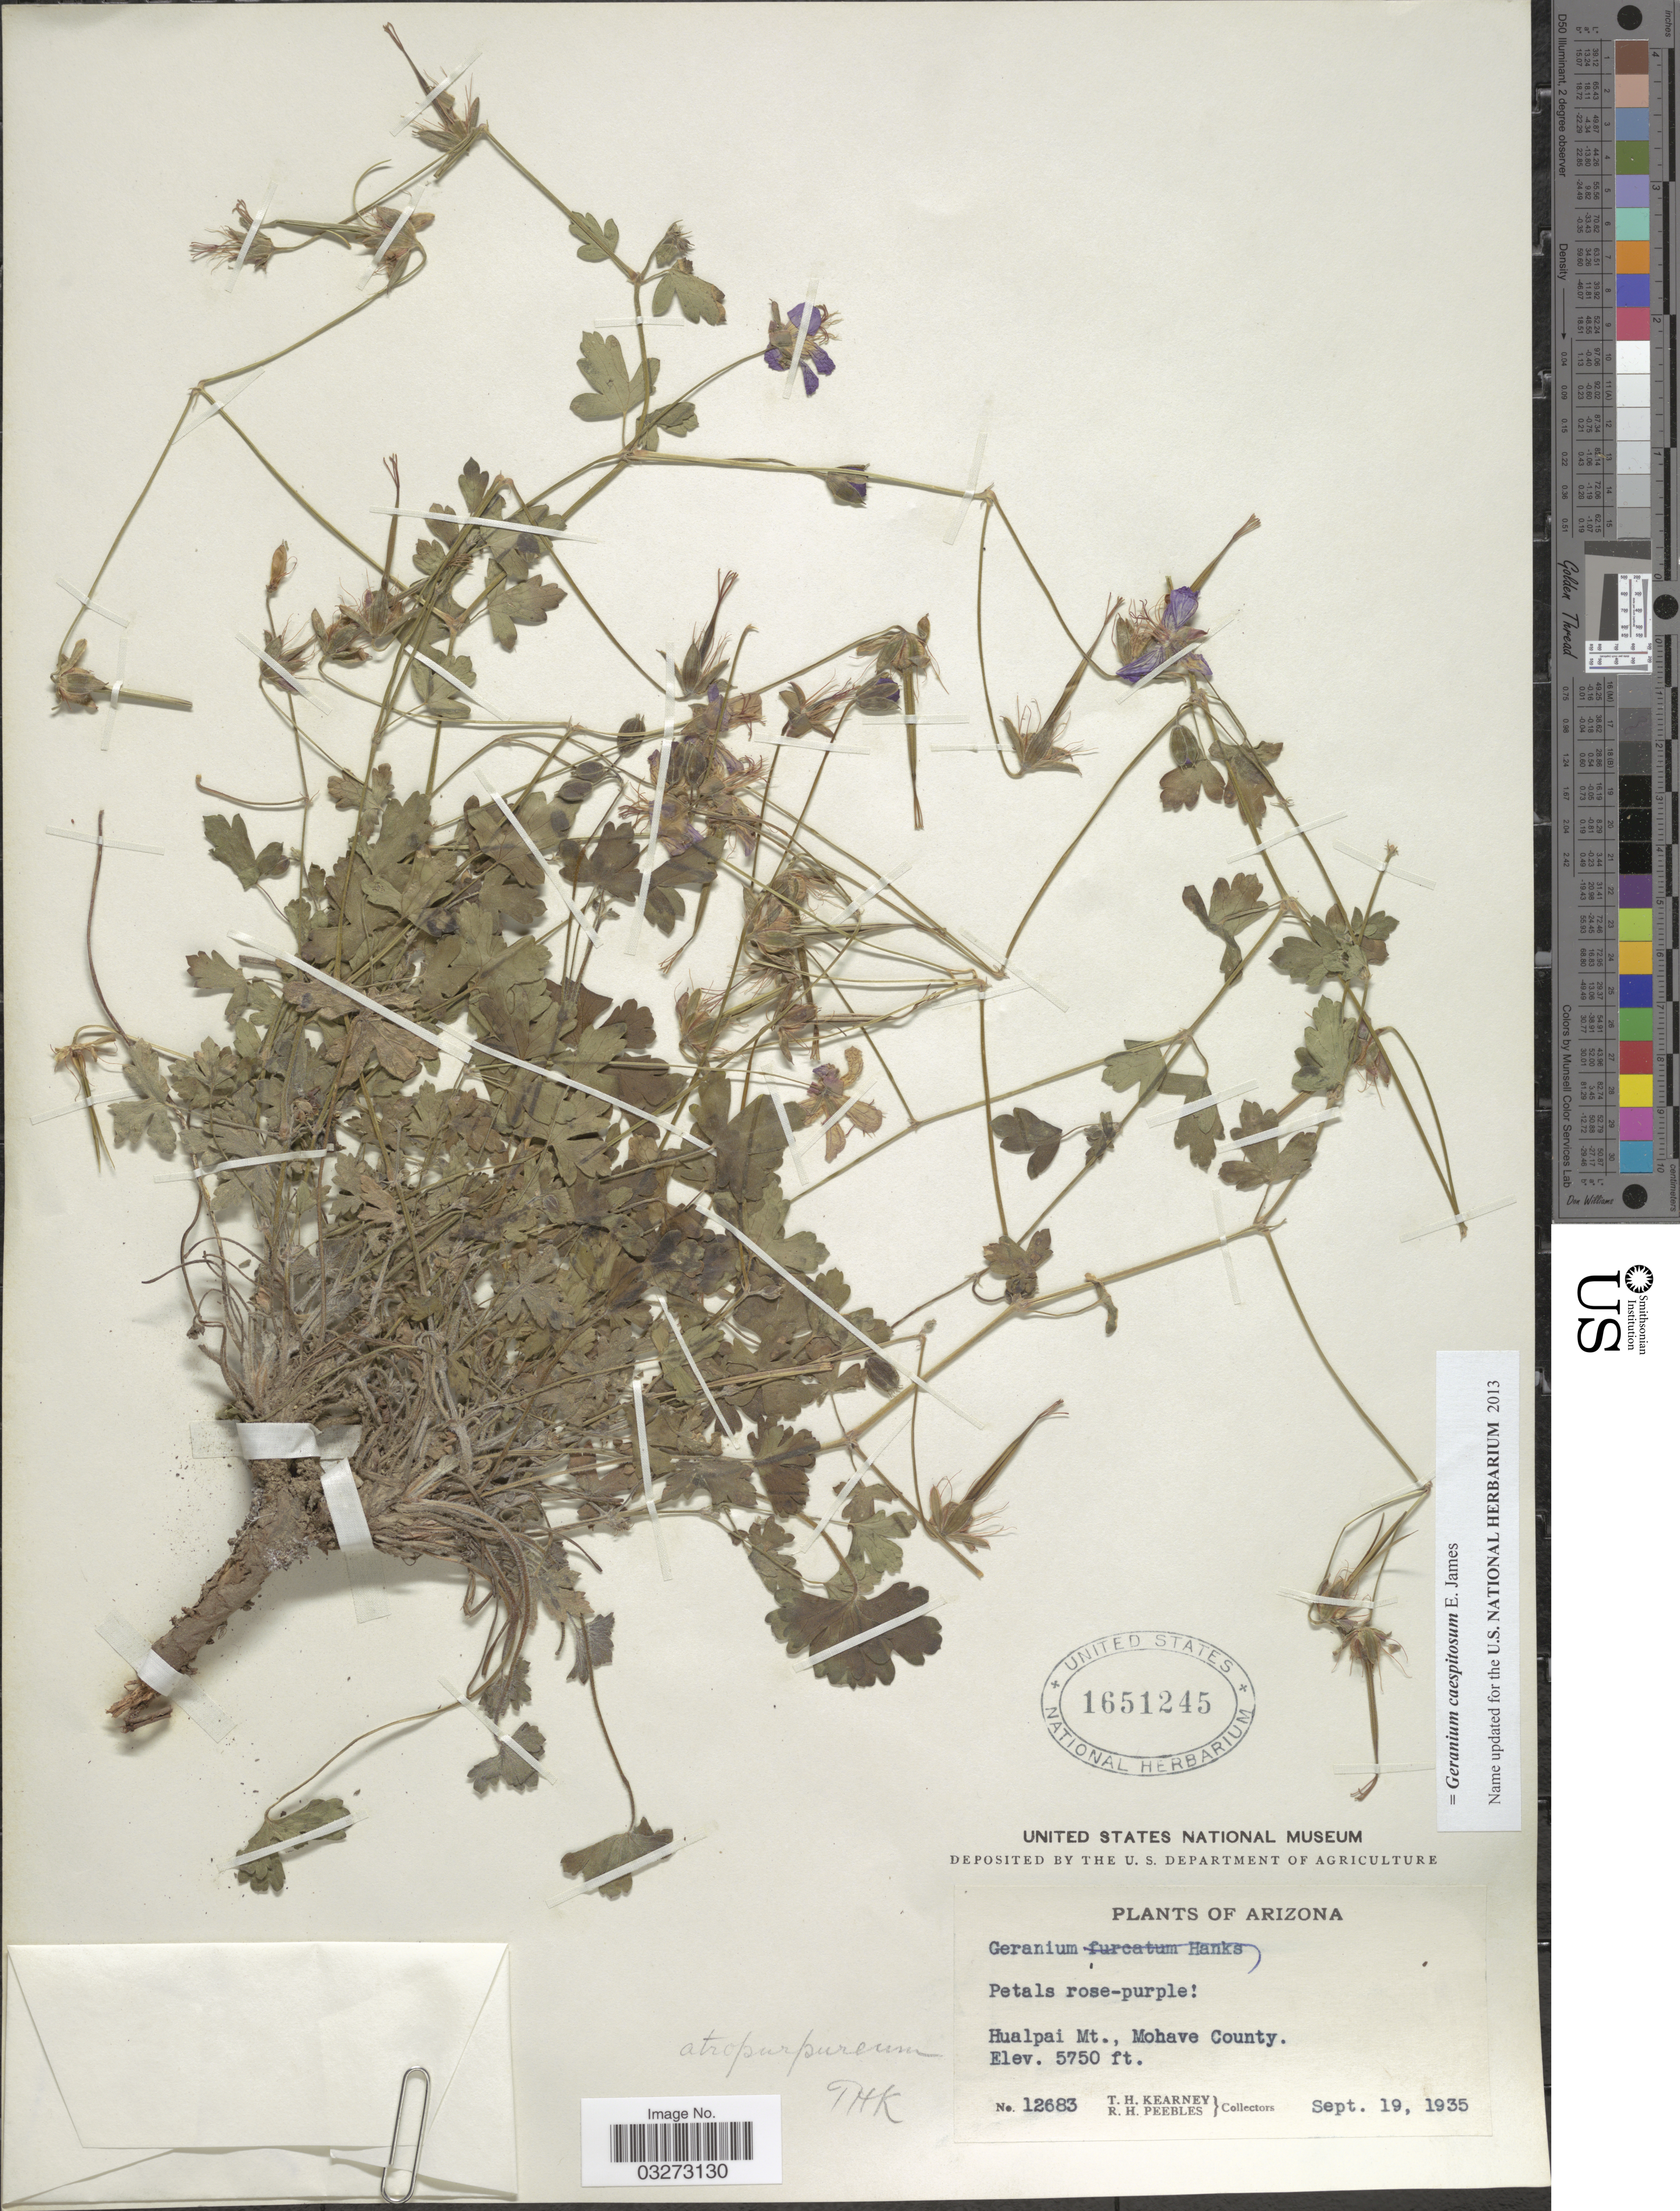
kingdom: Plantae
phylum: Tracheophyta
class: Magnoliopsida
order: Geraniales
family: Geraniaceae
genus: Geranium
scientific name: Geranium caespitosum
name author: E. James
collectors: T. H. Kearney & R. H. Peebles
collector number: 12683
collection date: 1935-09-19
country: United States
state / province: Arizona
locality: Hualpai Mt., Mohave County.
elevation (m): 1753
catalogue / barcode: US 1651245